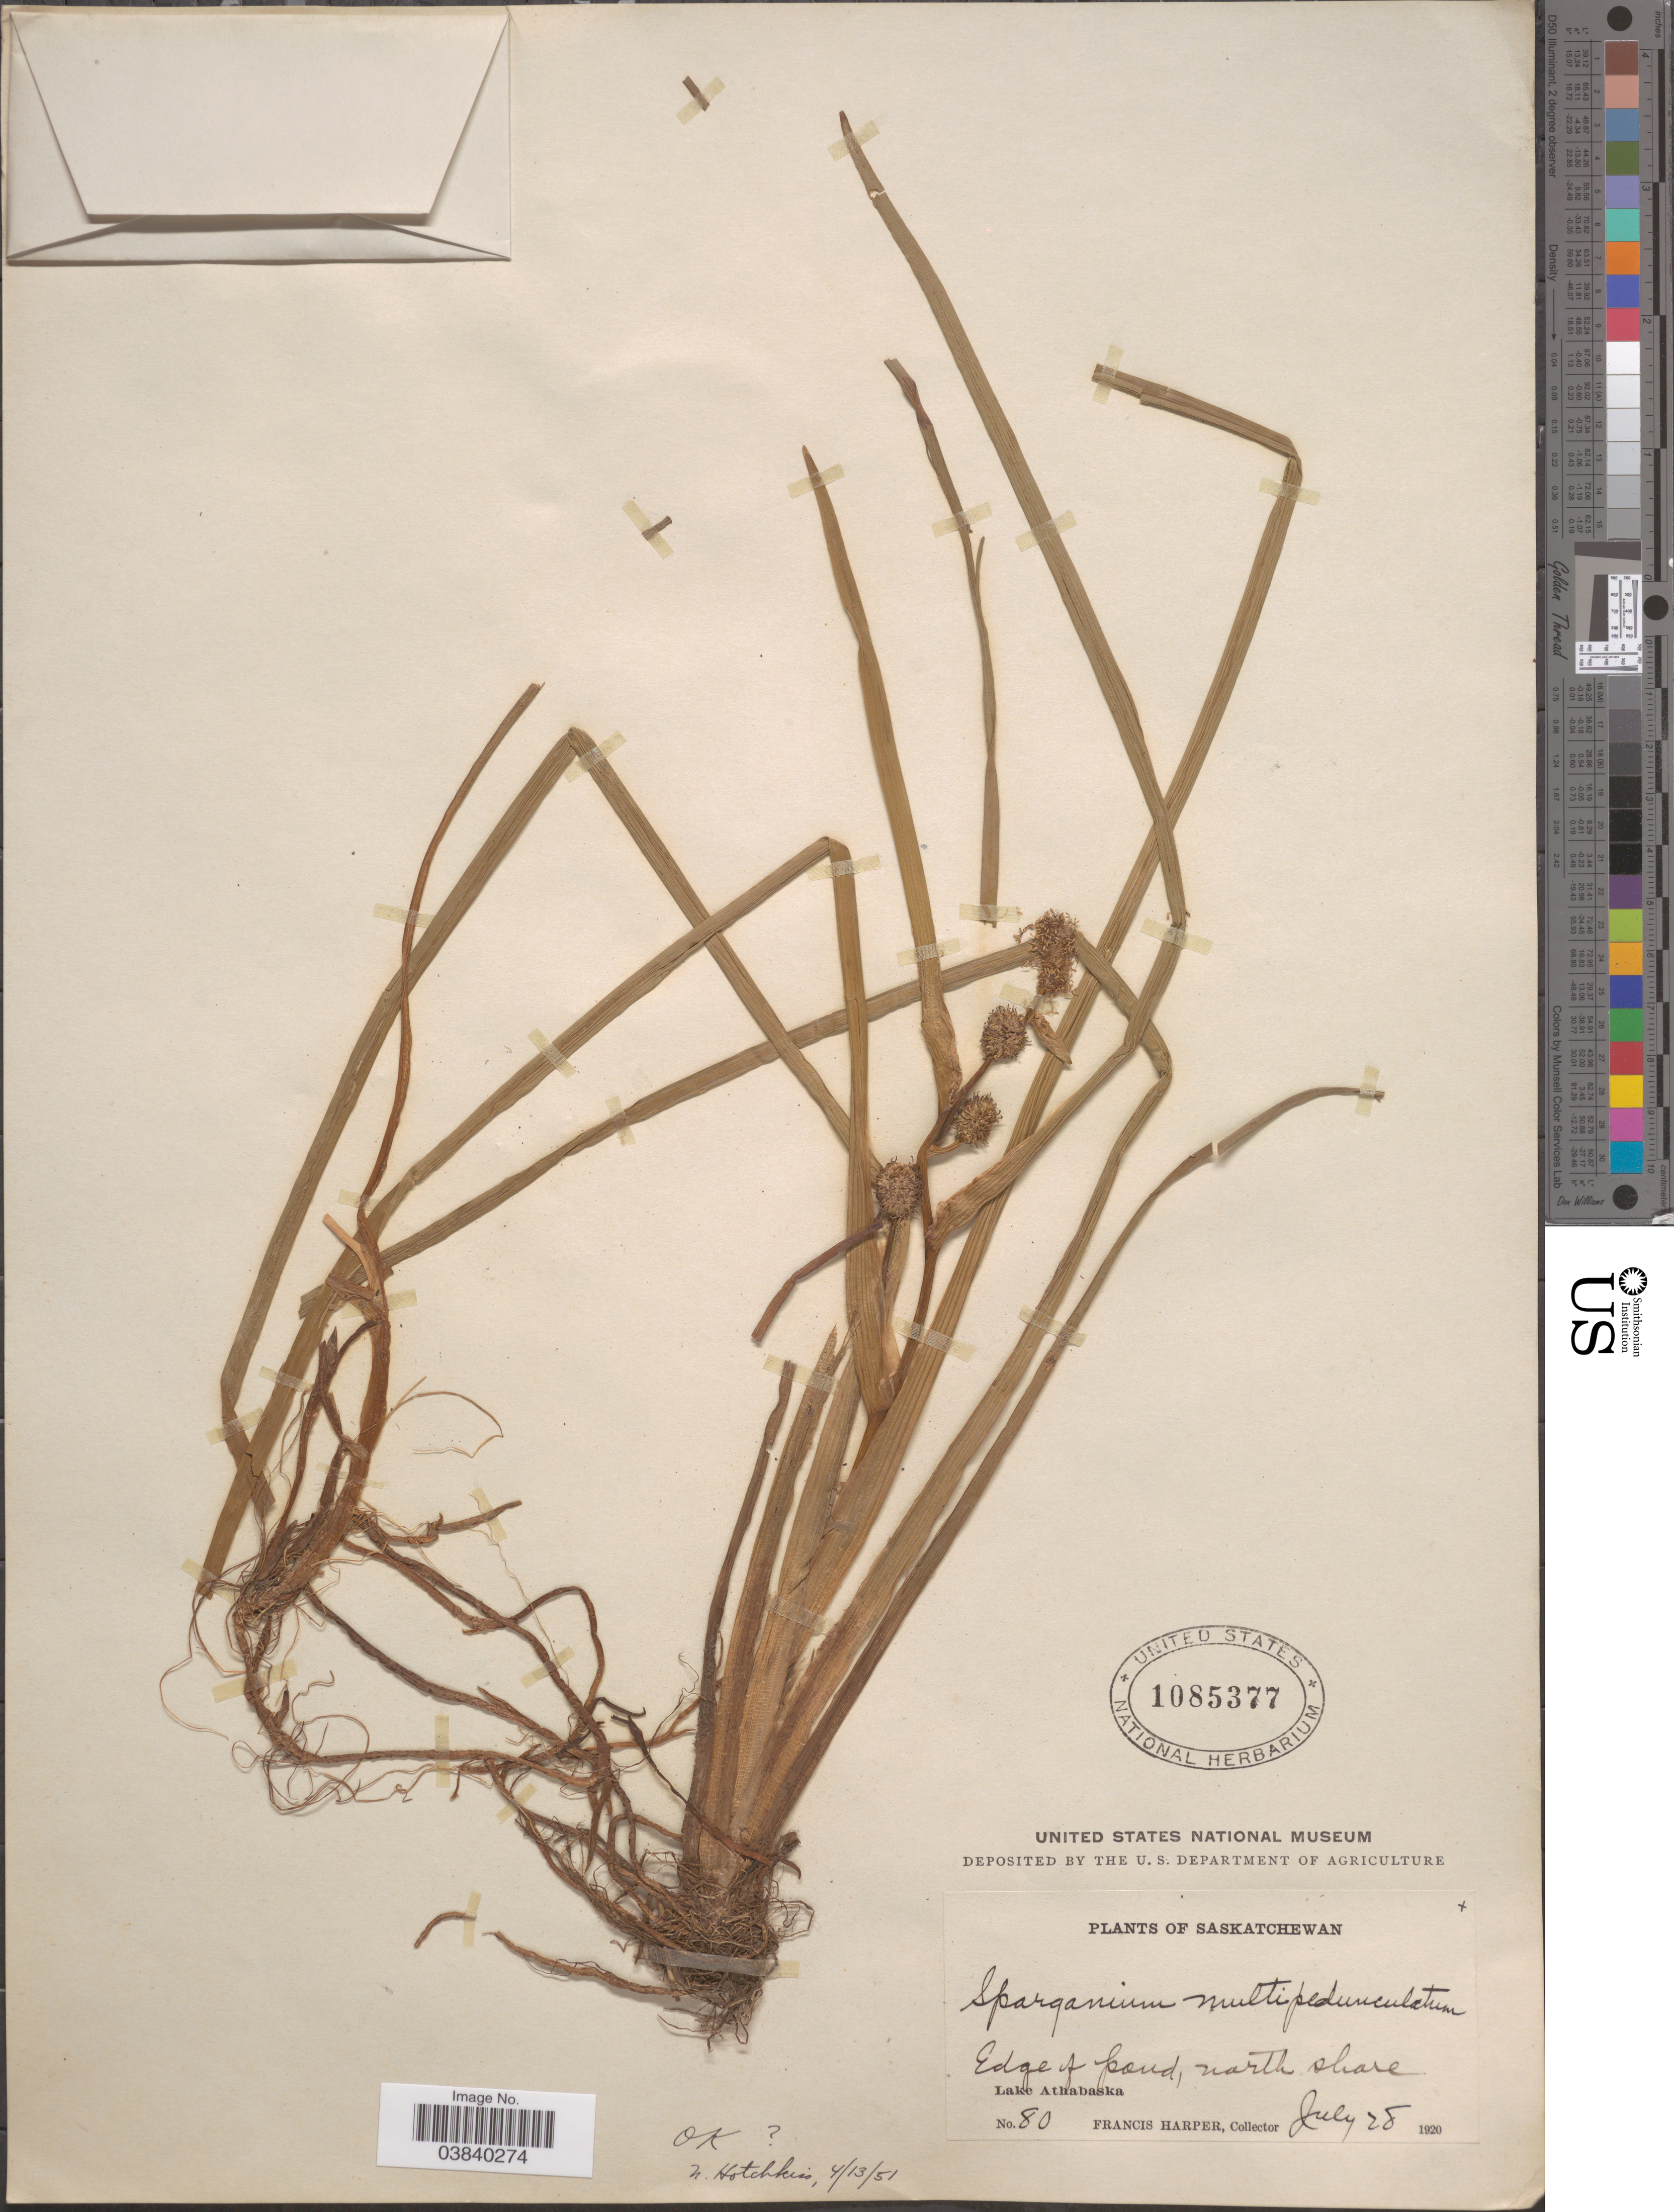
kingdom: Plantae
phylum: Tracheophyta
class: Liliopsida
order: Poales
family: Typhaceae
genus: Sparganium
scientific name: Sparganium emersum var. multipedunculatum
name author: (Morong) Reveal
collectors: F. Harper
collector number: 80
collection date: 1920-07-28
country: Canada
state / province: Saskatchewan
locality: Edge of pond, north shore. Lake Athabaska.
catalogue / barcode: US 1085377